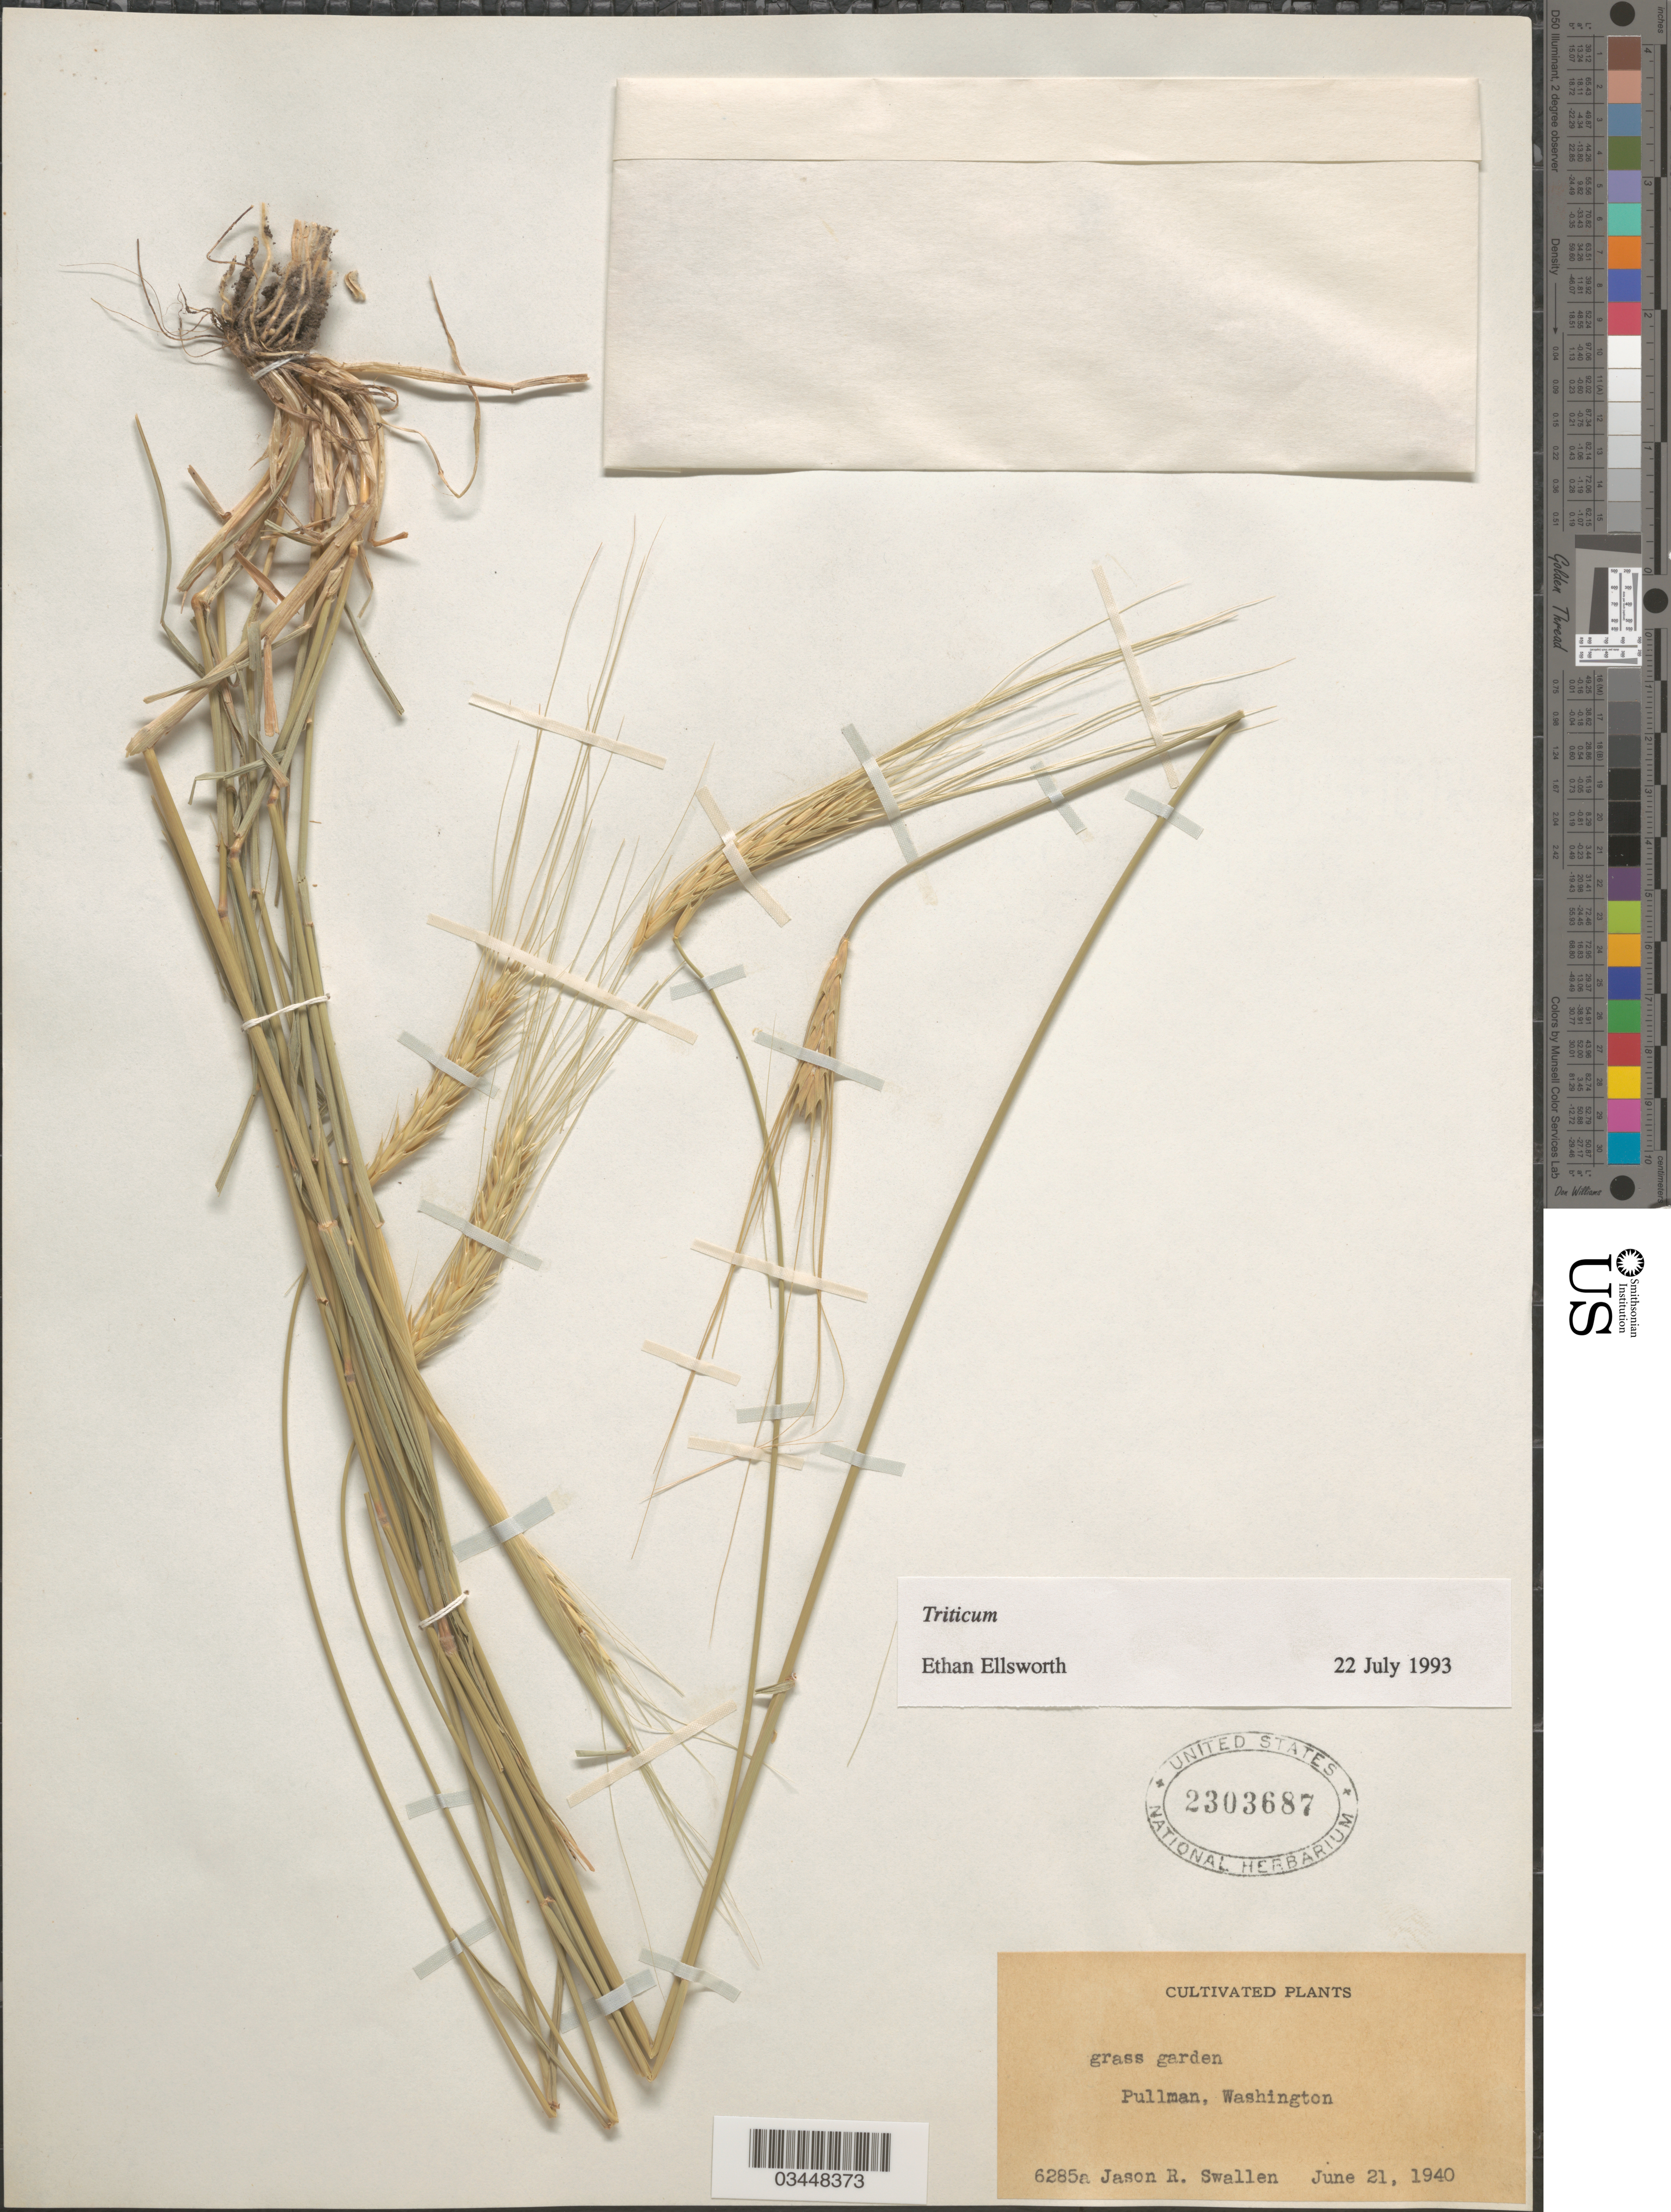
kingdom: Plantae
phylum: Tracheophyta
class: Liliopsida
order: Poales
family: Poaceae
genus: Triticum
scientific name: Triticum sp.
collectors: J. R. Swallen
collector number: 6285a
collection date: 1940-06-21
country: United States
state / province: Washington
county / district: Whitman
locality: Grass garden. Pullman.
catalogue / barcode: US 2303687